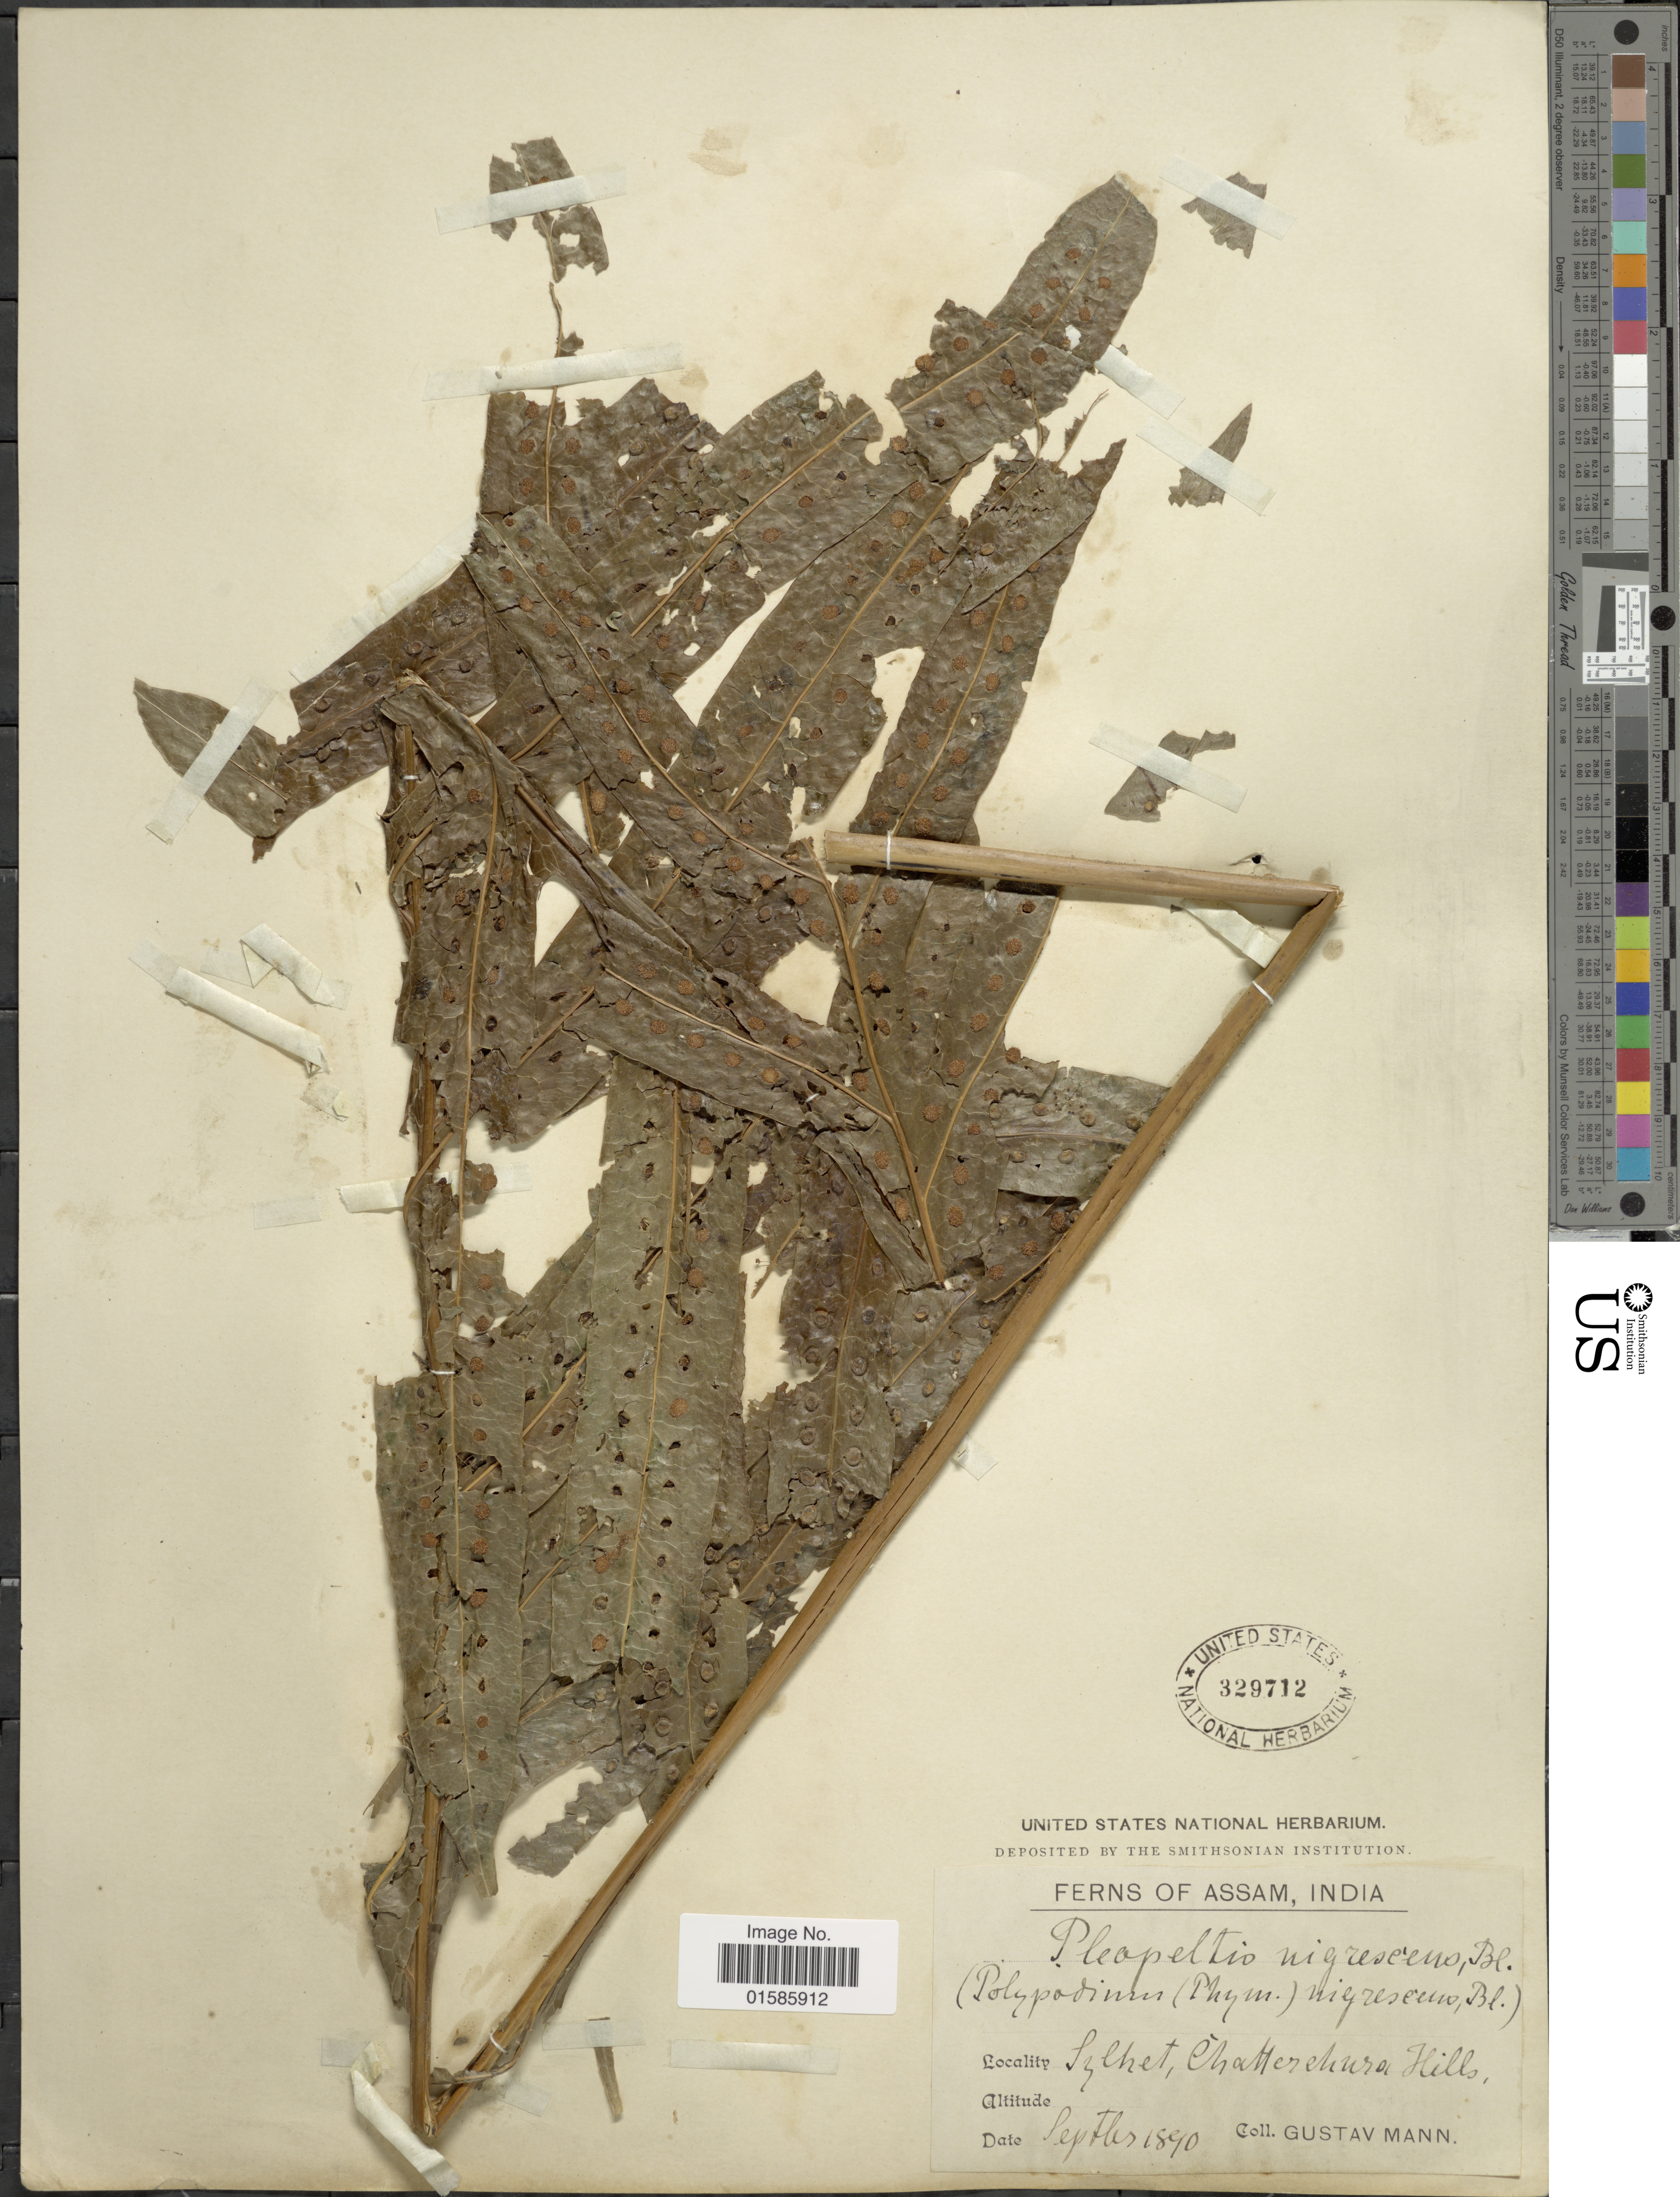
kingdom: Plantae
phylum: Tracheophyta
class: Polypodiopsida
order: Polypodiales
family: Polypodiaceae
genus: Microsorum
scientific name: Microsorum nigrescens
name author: (Blume) Copel.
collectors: G. Mann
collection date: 1890-09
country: Bangladesh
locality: Assam. Sylhet, Chatterchura Hills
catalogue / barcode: US 329712